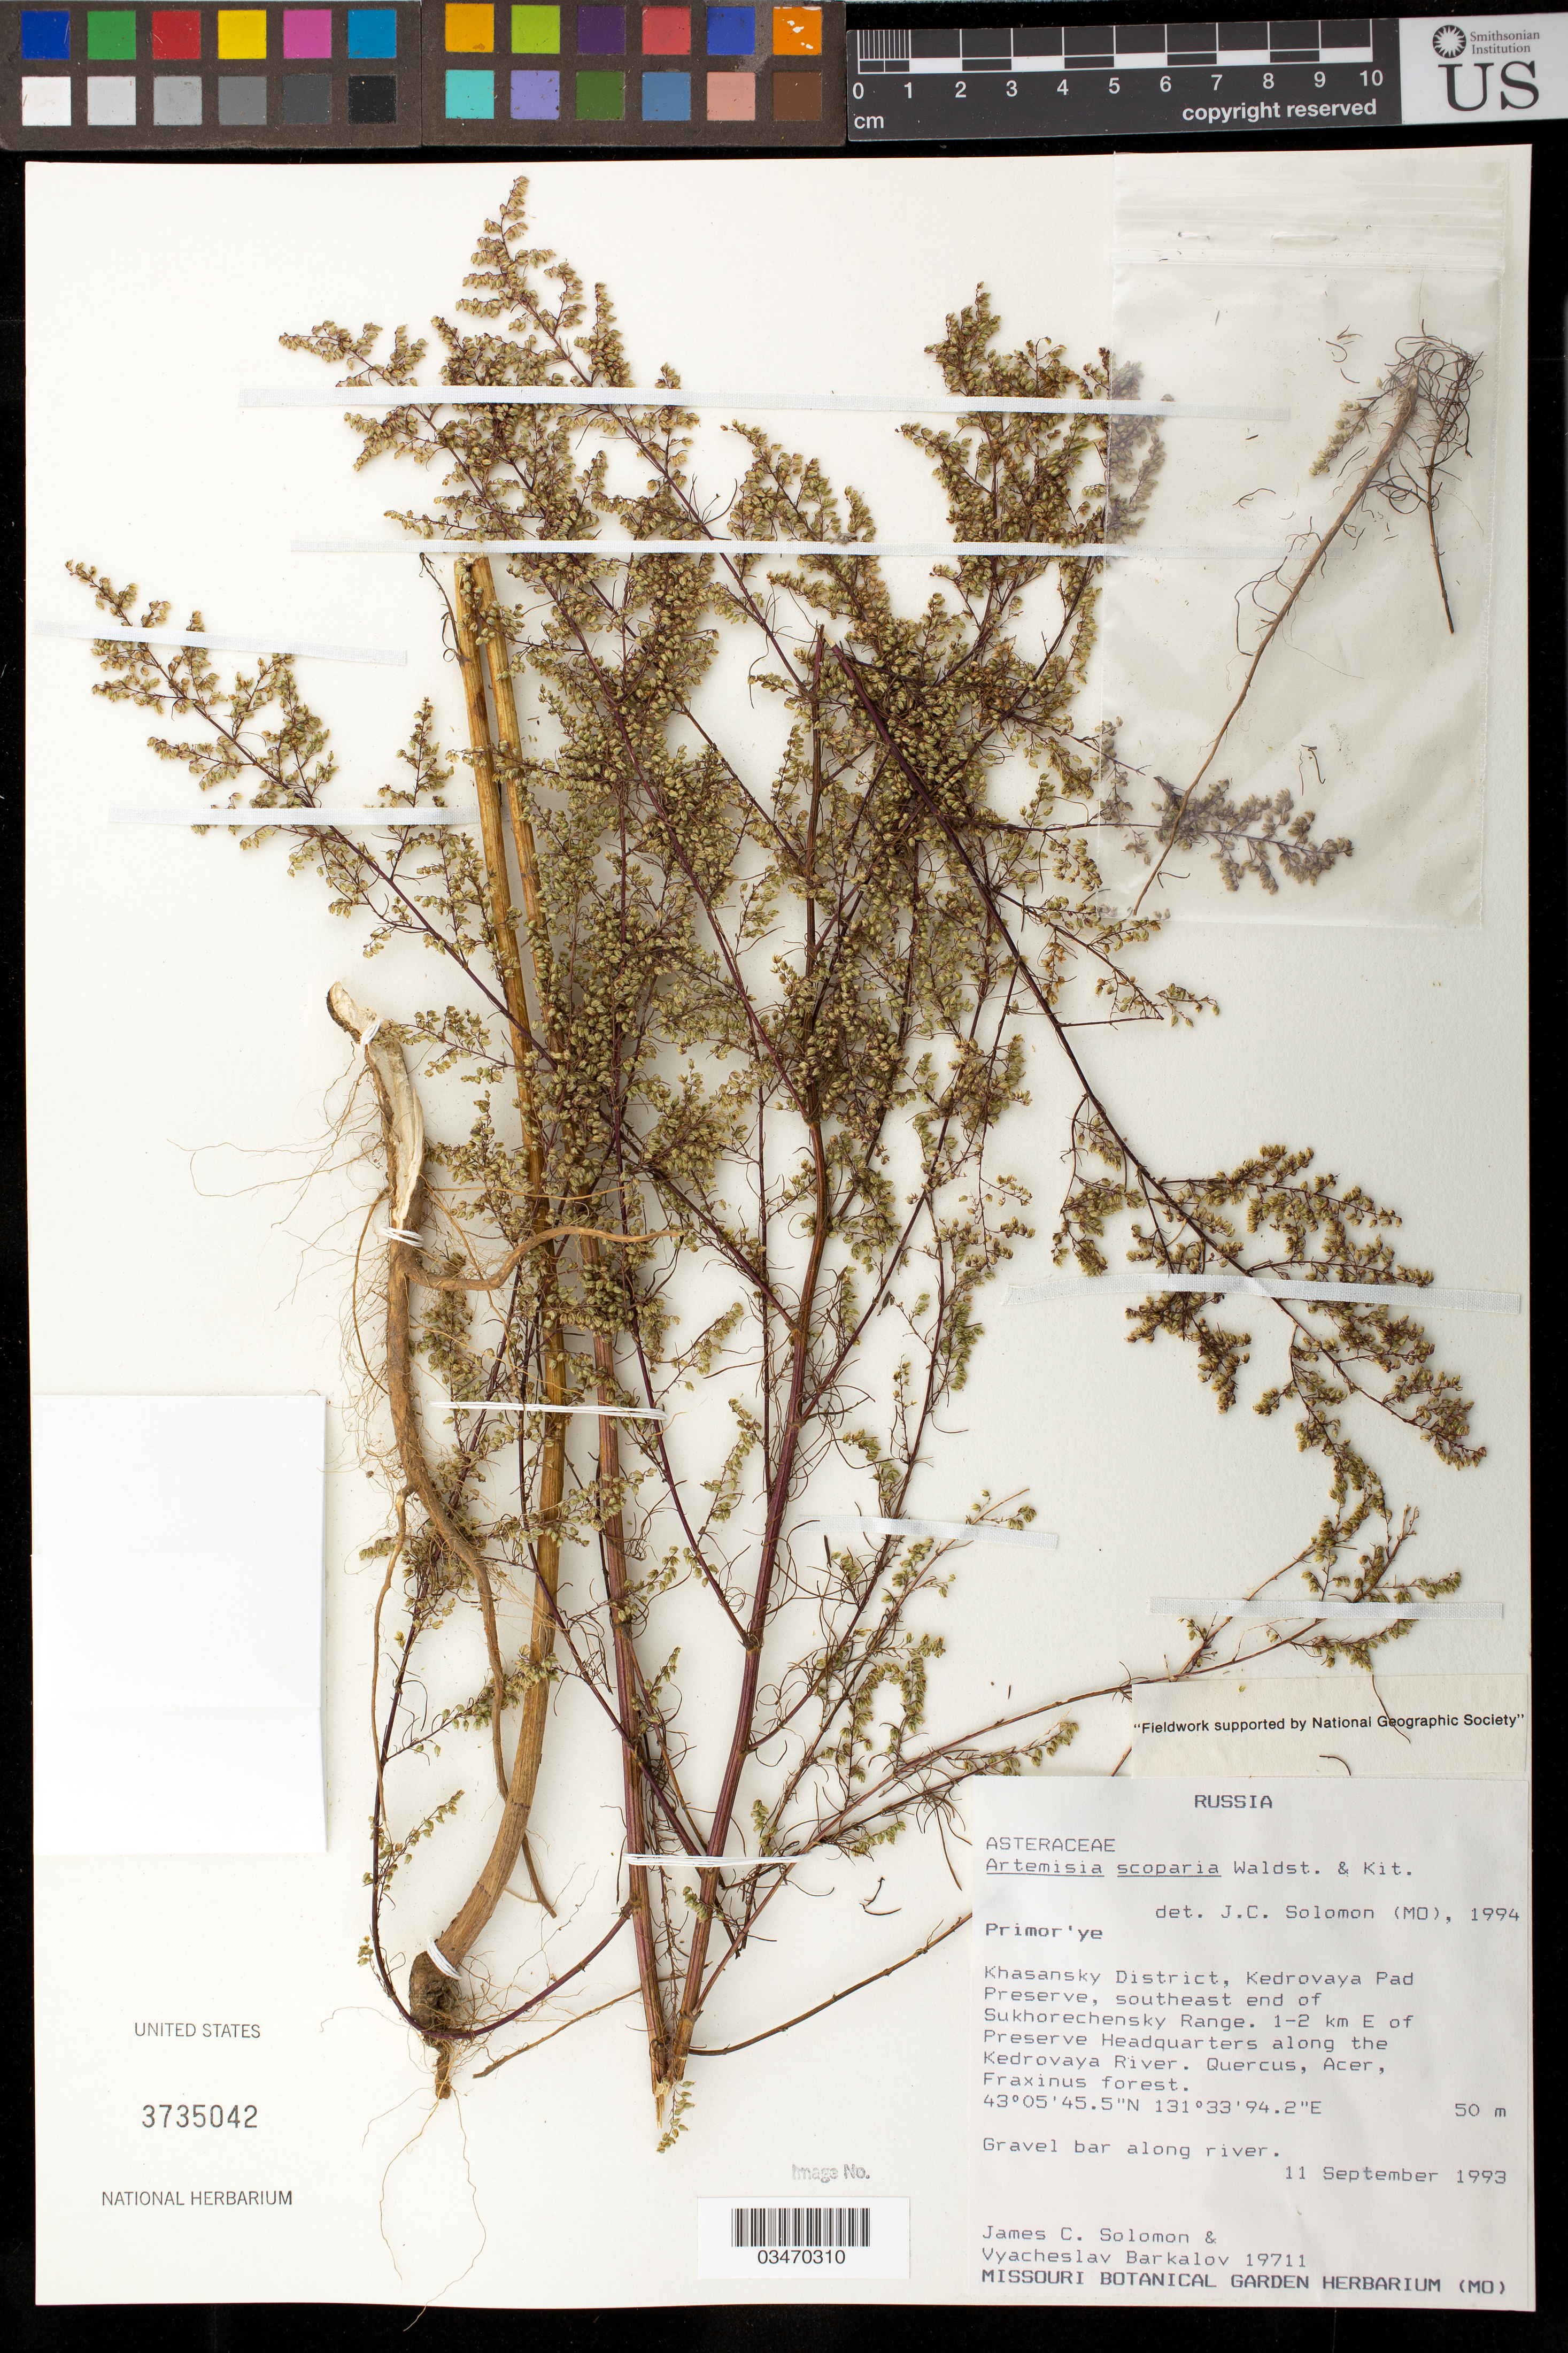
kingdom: Plantae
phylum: Tracheophyta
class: Magnoliopsida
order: Asterales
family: Asteraceae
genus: Artemisia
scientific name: Artemisia scoparia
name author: Waldst. & Kit.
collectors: J. C. Solomon & V. Barkalov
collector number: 19711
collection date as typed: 11Sep 1993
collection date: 1993-09-11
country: Russian Federation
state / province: Primorsky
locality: Khasansky District, Kedrovaya Pad Preserve, SE end of Prserve headquarters along the Kedrovaya River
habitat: Gravel bar along river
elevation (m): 50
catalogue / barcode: US 3735042